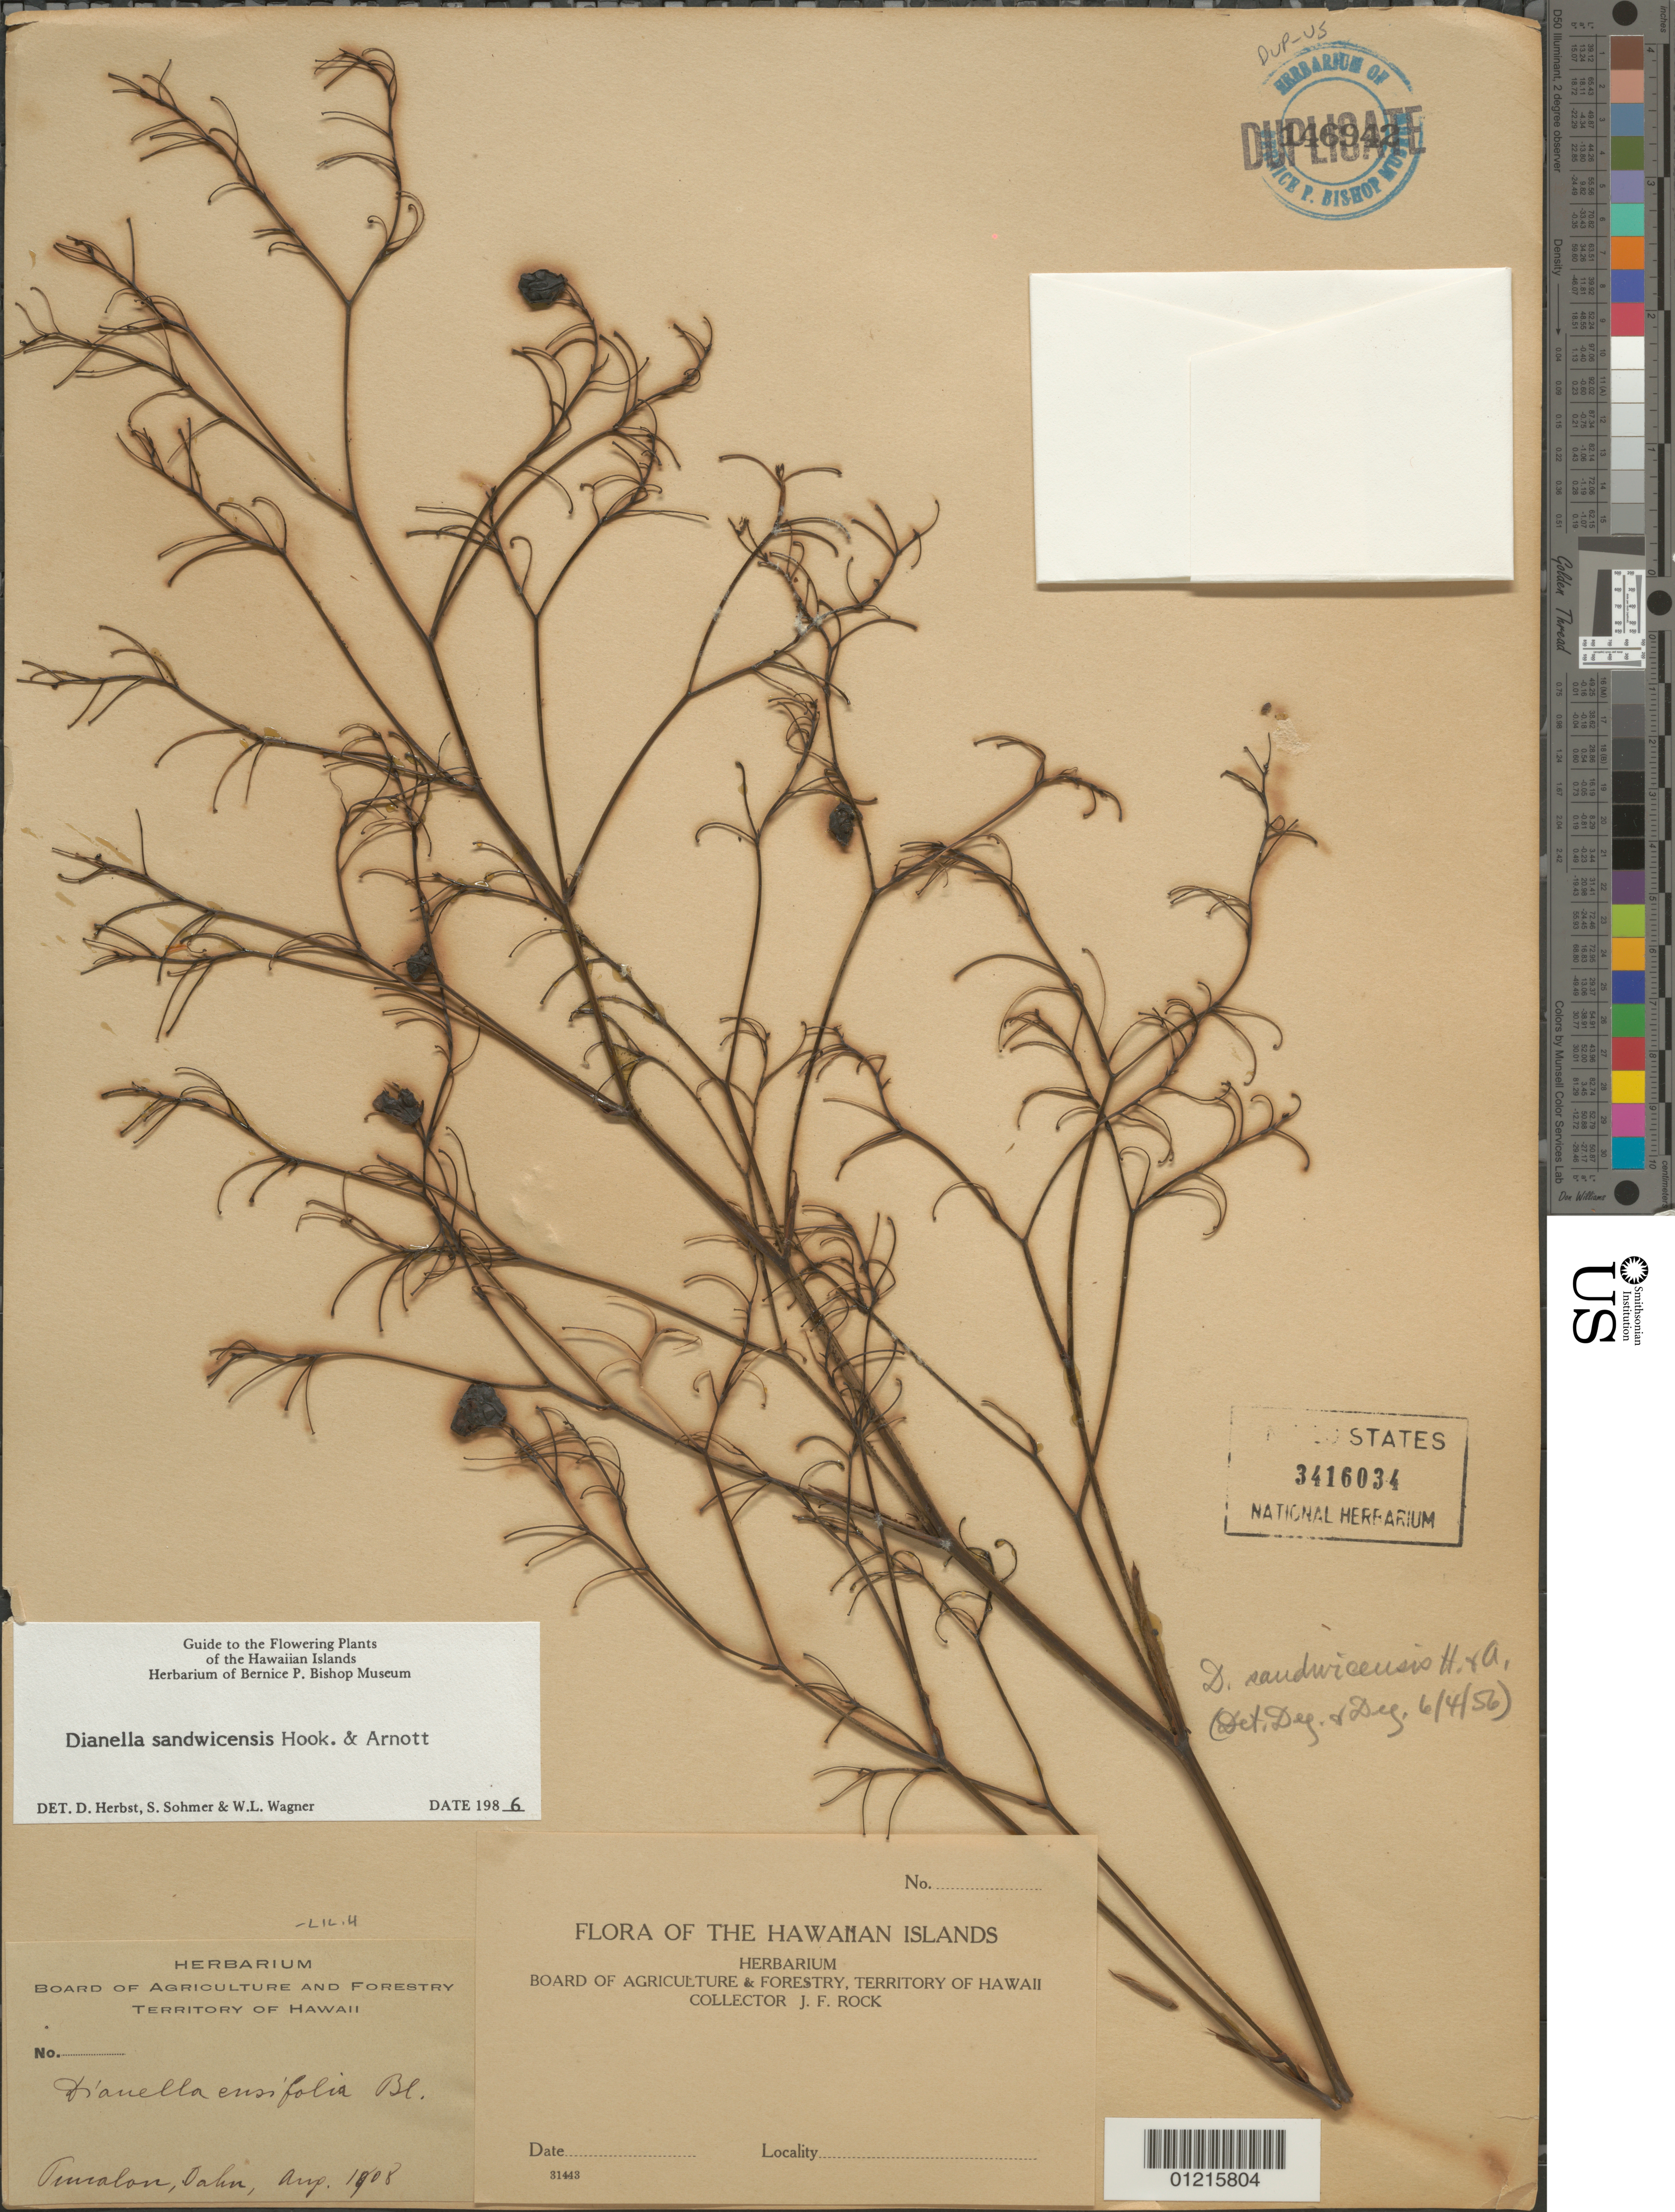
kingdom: Plantae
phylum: Tracheophyta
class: Liliopsida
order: Asparagales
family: Asphodelaceae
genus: Dianella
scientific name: Dianella sandwicensis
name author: Hook. & Arn.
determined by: Herbst, D. R.; Sohmer, S. H.; Wagner, W. L.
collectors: J. F. Rock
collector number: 31443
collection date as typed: Aug 1908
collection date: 1908-08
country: United States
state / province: Hawaii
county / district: Honolulu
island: Oahu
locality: Punaluu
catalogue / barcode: US 3416034